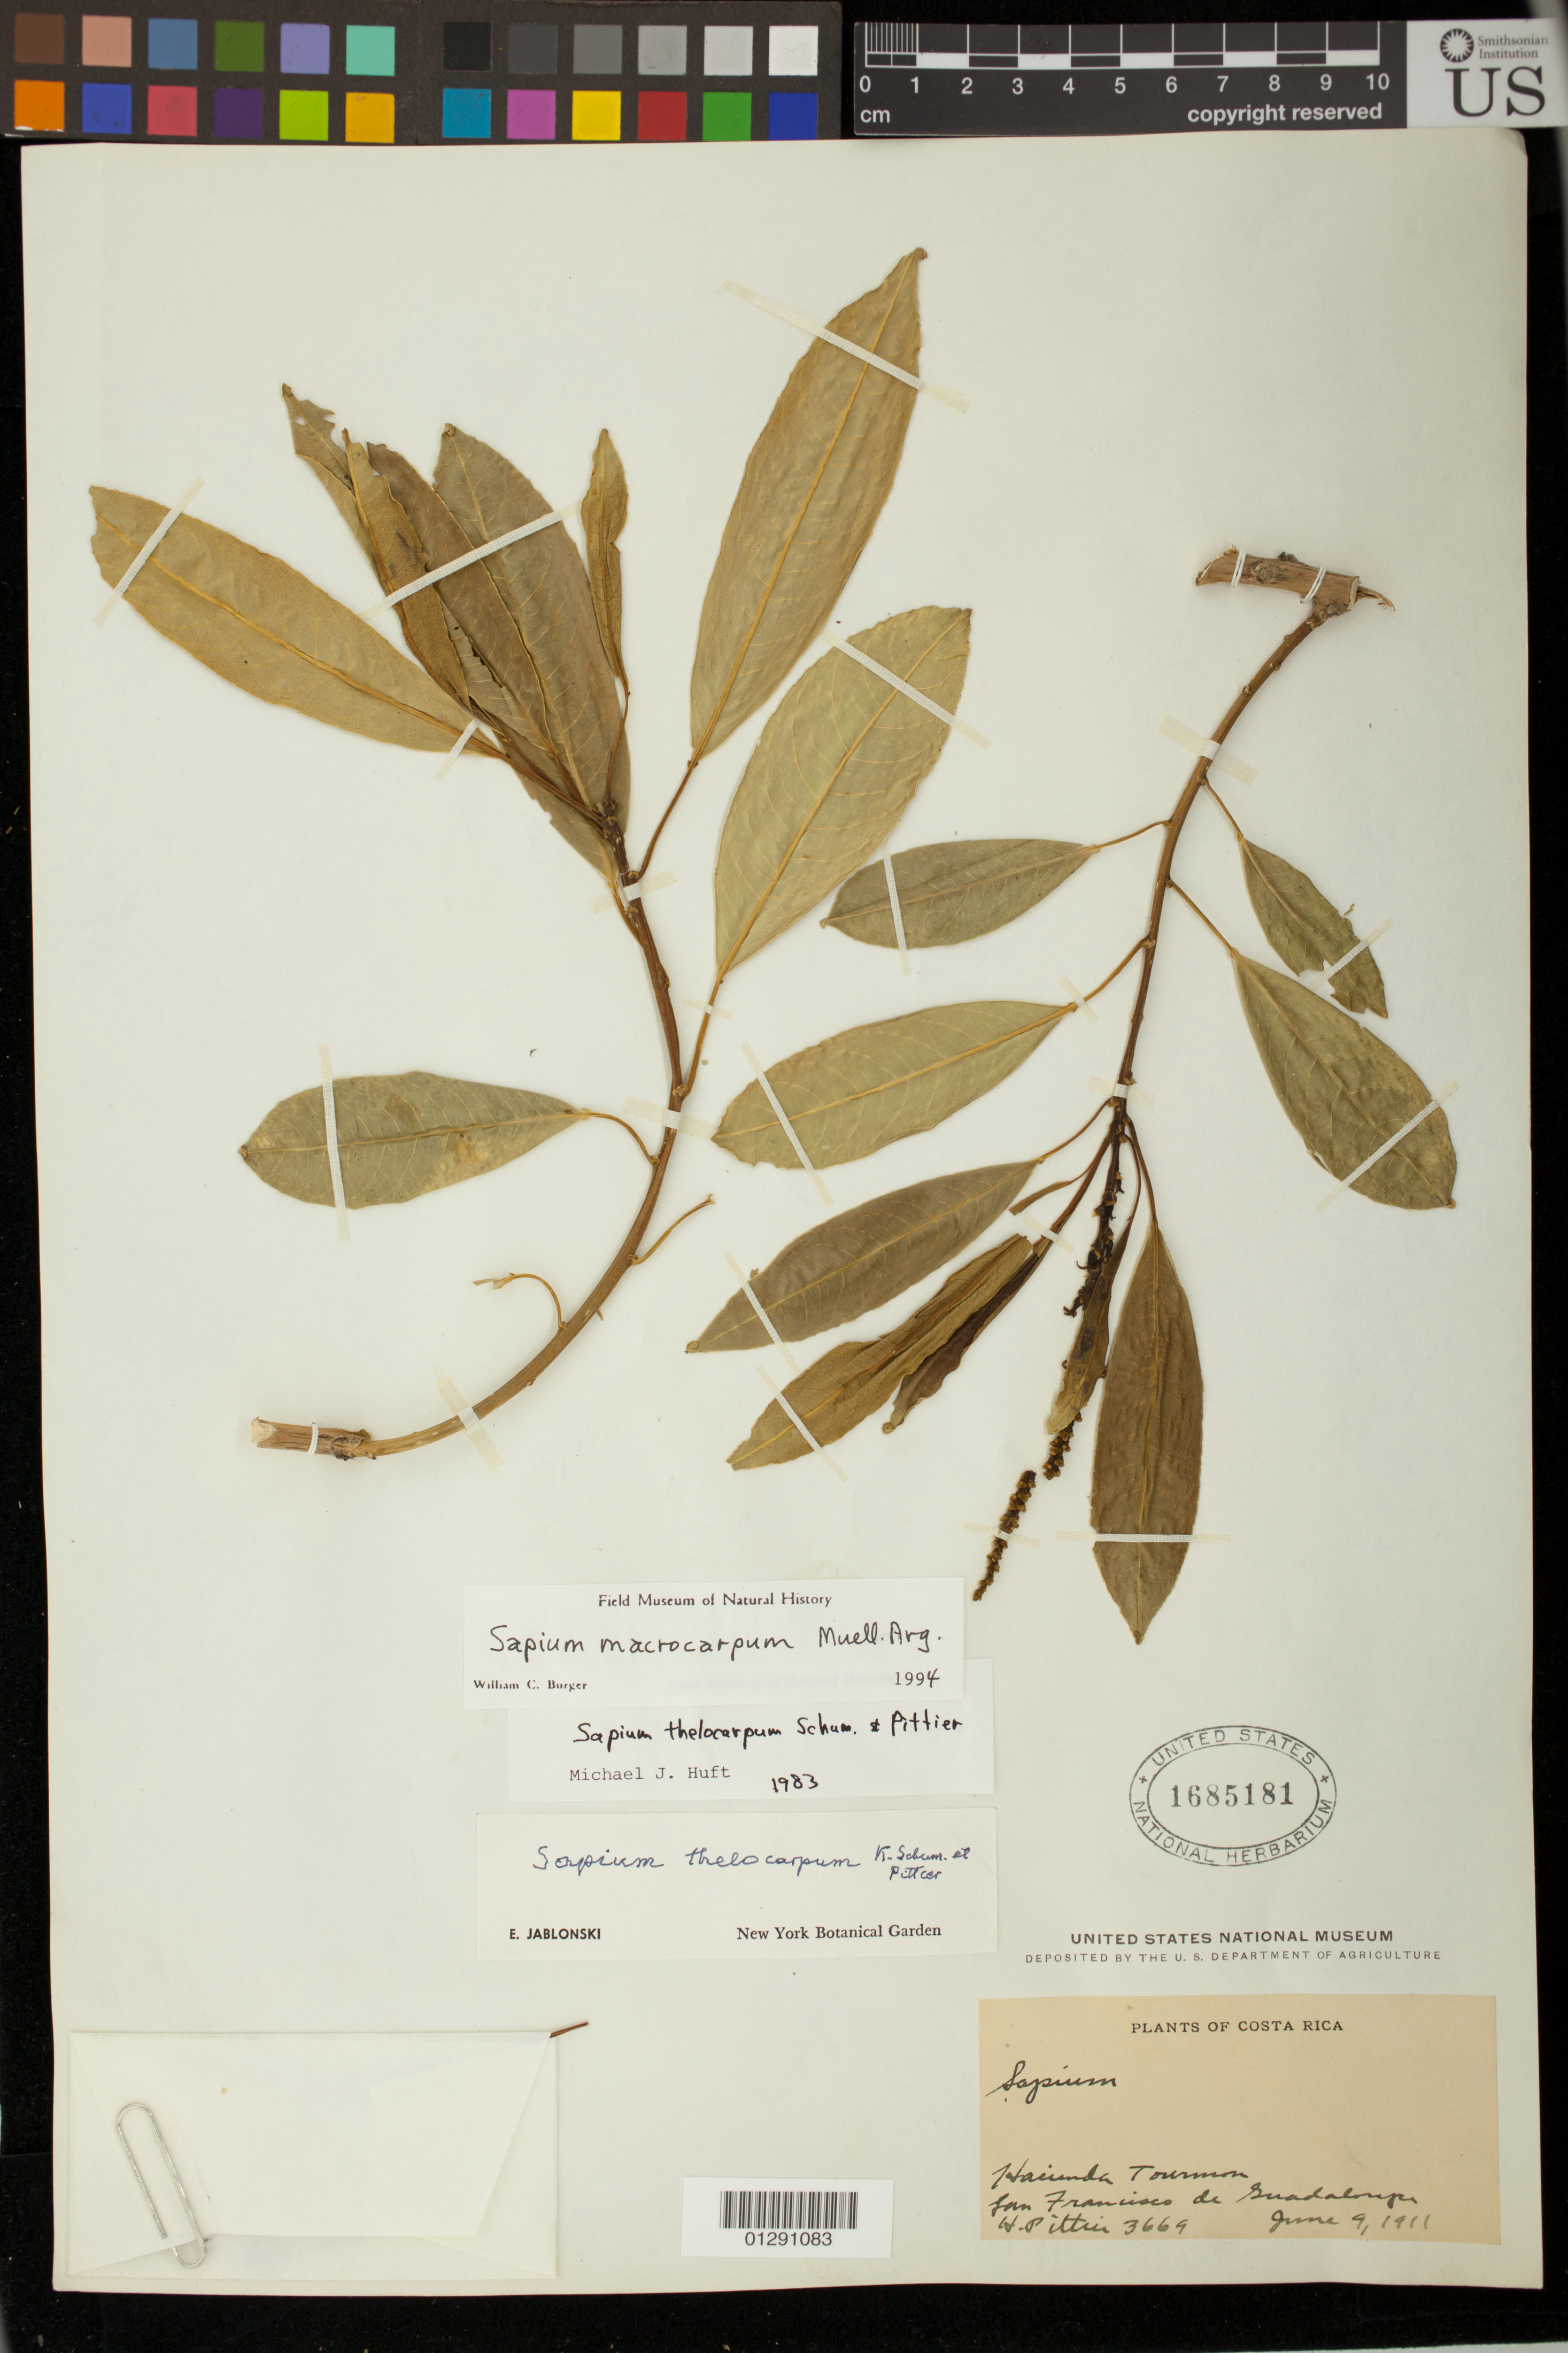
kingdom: Plantae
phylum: Tracheophyta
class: Magnoliopsida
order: Malpighiales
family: Euphorbiaceae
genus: Sapium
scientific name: Sapium macrocarpum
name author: Müll. Arg.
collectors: H. F. Pittier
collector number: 3669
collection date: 1911-06-09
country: Costa Rica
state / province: San Jose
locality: Hacienda Tourmon, San Francisco de Guadeloupe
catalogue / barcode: US 1685181